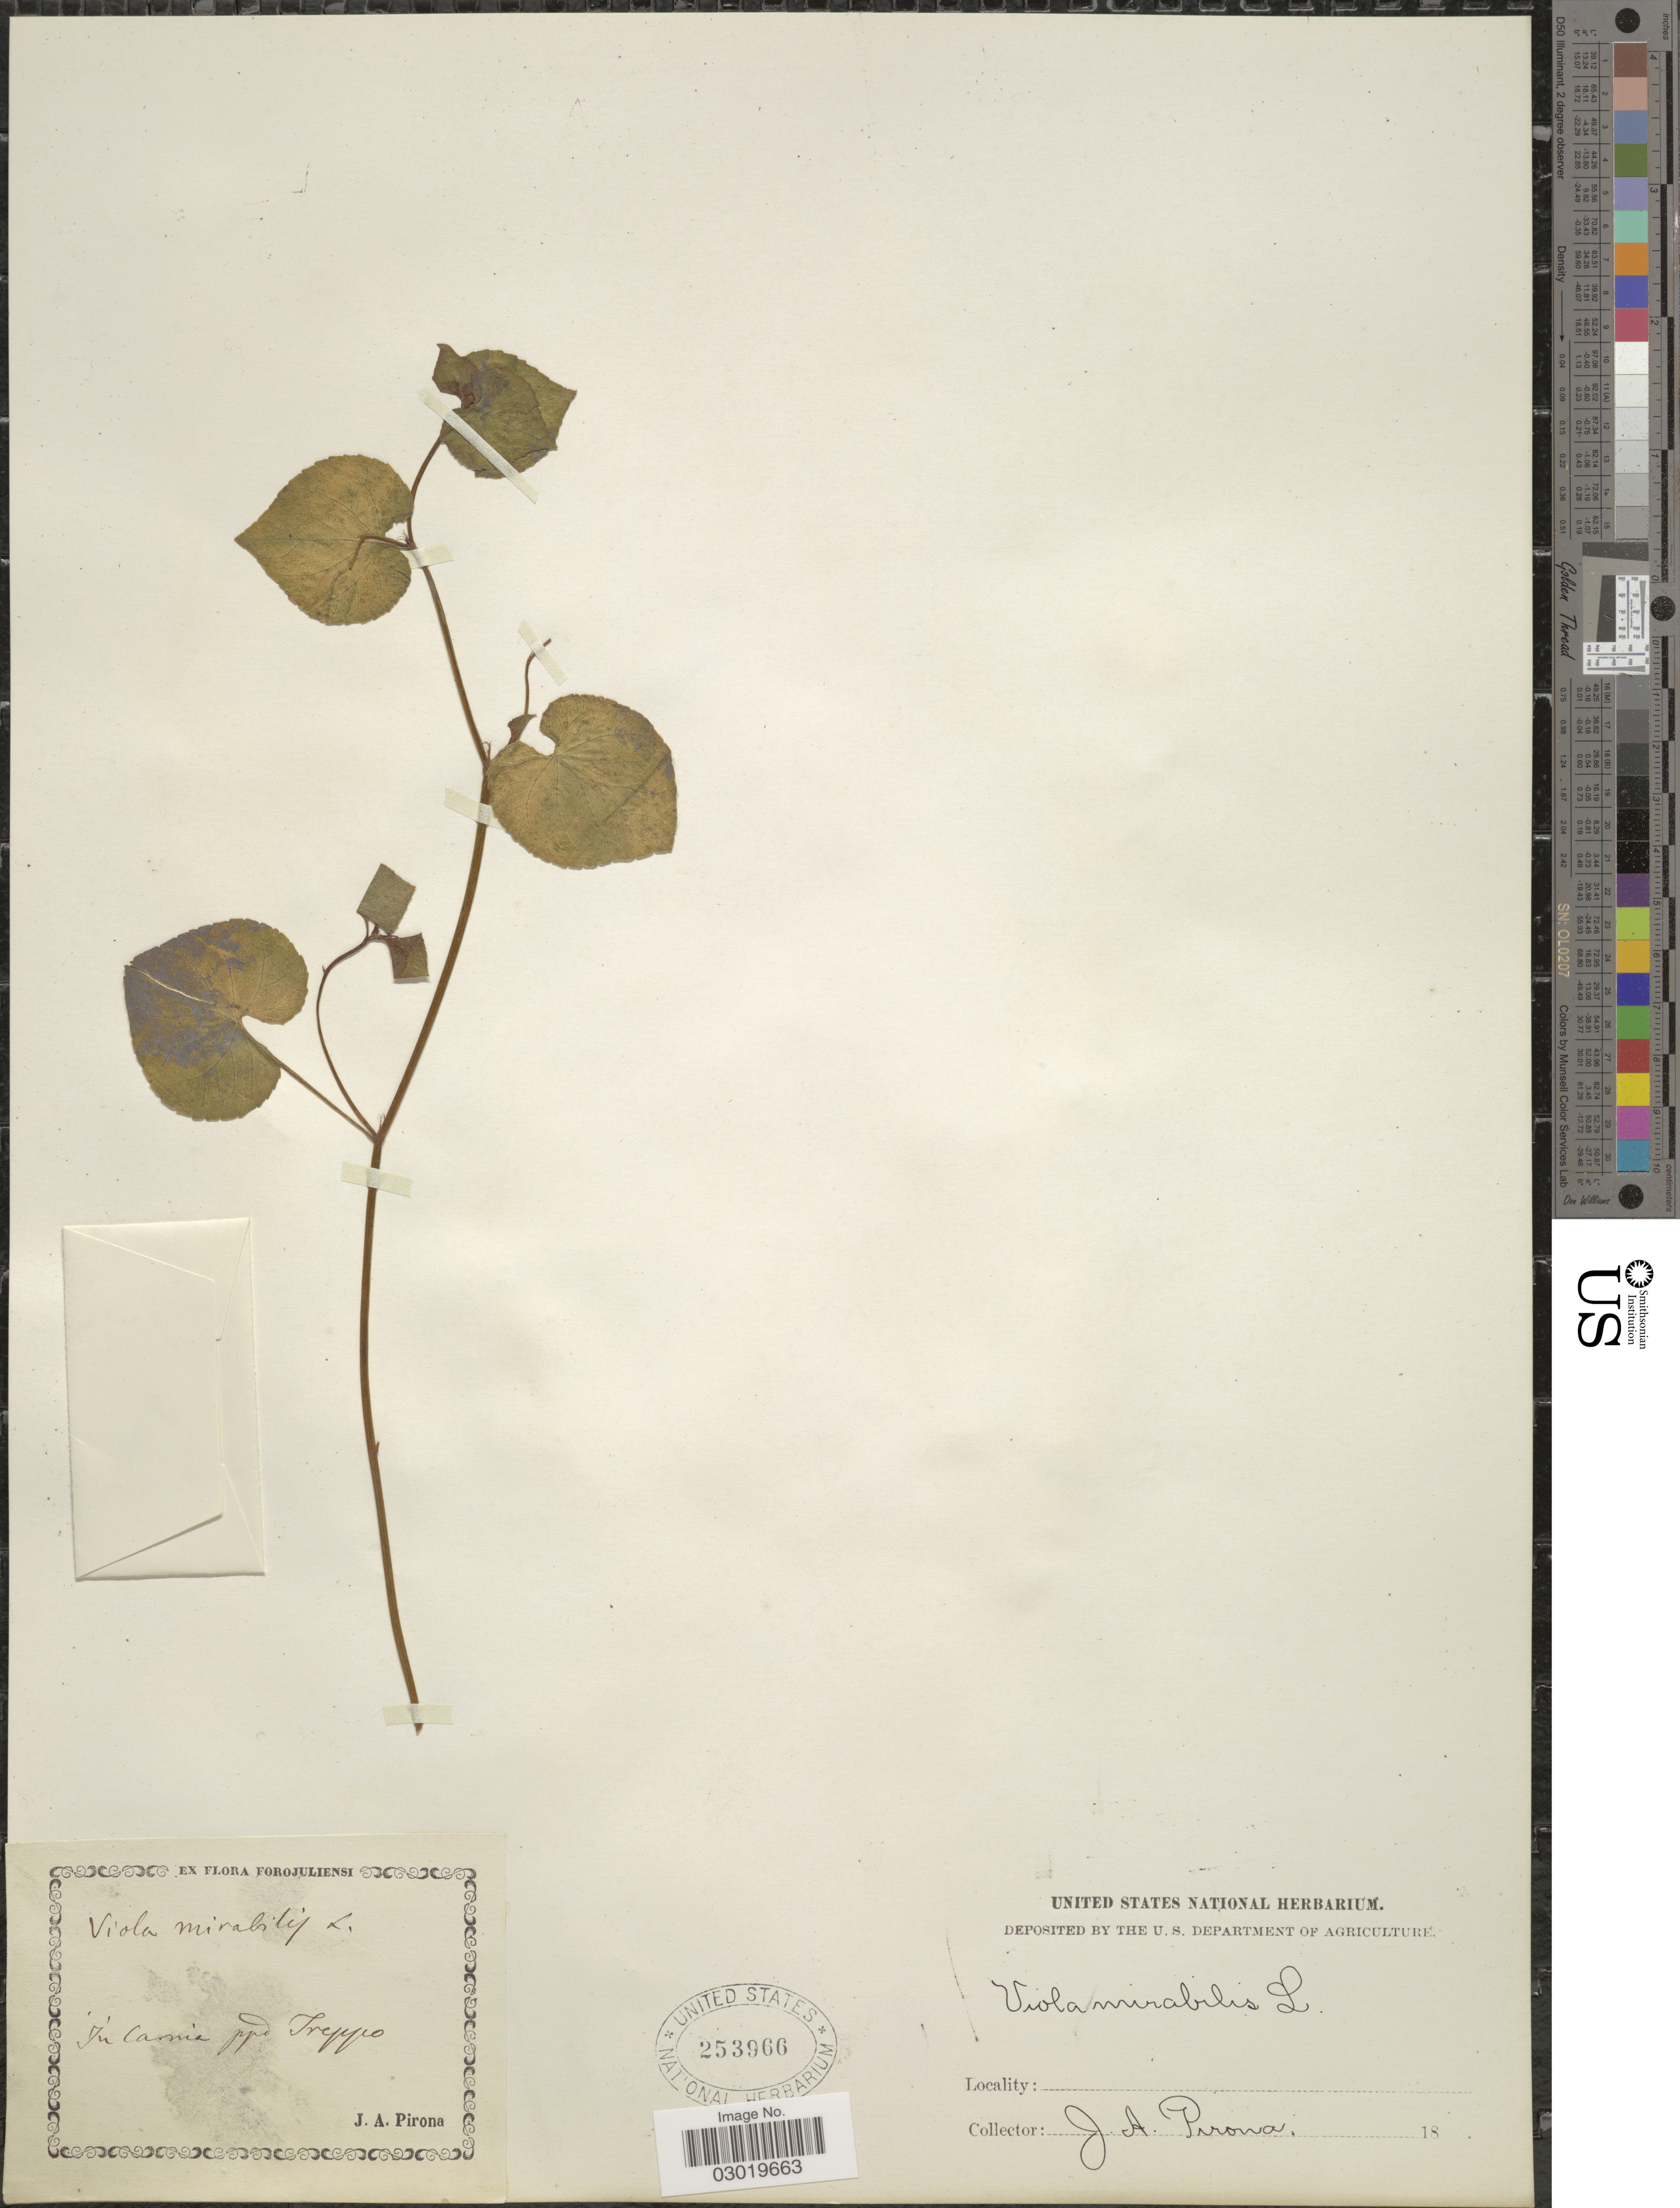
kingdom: Plantae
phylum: Tracheophyta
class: Magnoliopsida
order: Malpighiales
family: Violaceae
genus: Viola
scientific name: Viola sp.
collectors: J. Pirona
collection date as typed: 18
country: Italy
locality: In Carnia pyd [interpreted] Treppo.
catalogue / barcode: US 253966